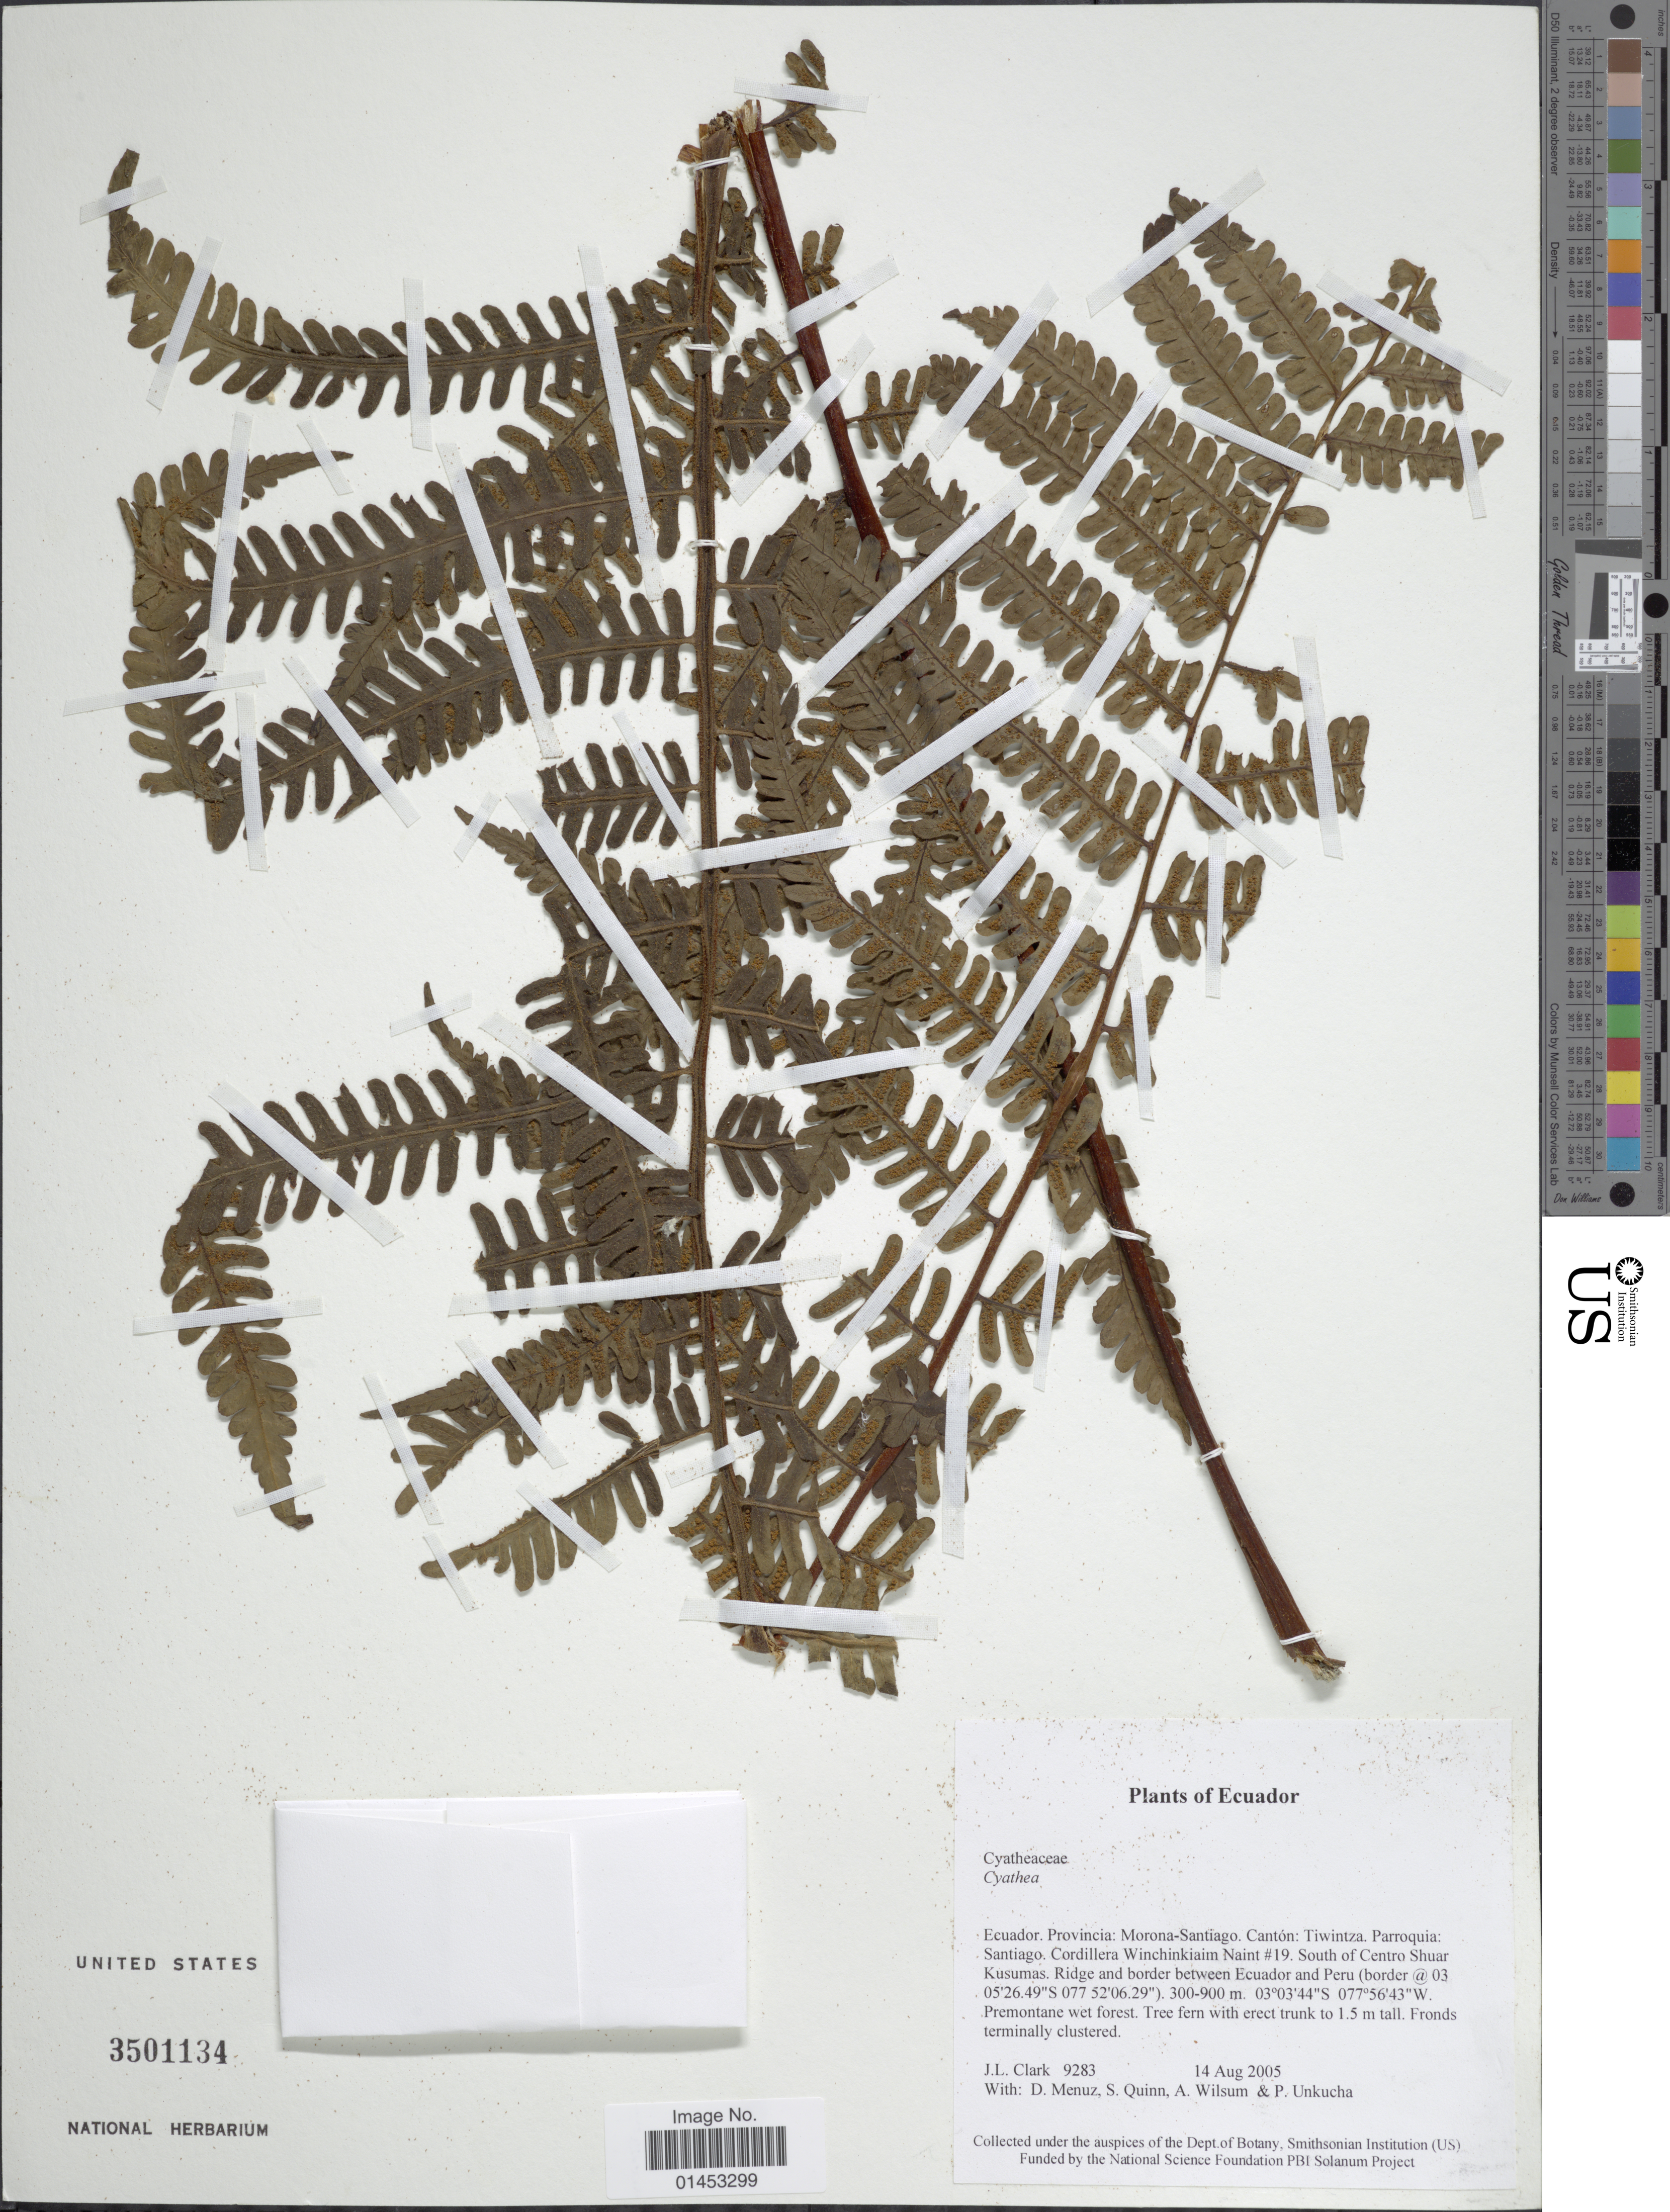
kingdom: Plantae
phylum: Tracheophyta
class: Polypodiopsida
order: Cyatheales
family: Cyatheaceae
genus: Cyathea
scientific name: Cyathea sp.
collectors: J. L. Clark, D. Menuz, S. Quinn, A. Wilsum & P. Unkucha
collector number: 9283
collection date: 2005-08-14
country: Ecuador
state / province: Morona-Santiago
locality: Ecuador, Provincia: Morona-Santiago, Cantón: Tiwintza, Parroquia: Santiago, cordillera Winchinkiaim Naint # 19 south of Centro Shuar Kusumas, ridge and border between Ecuador and Peru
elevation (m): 300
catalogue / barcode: US 3501134